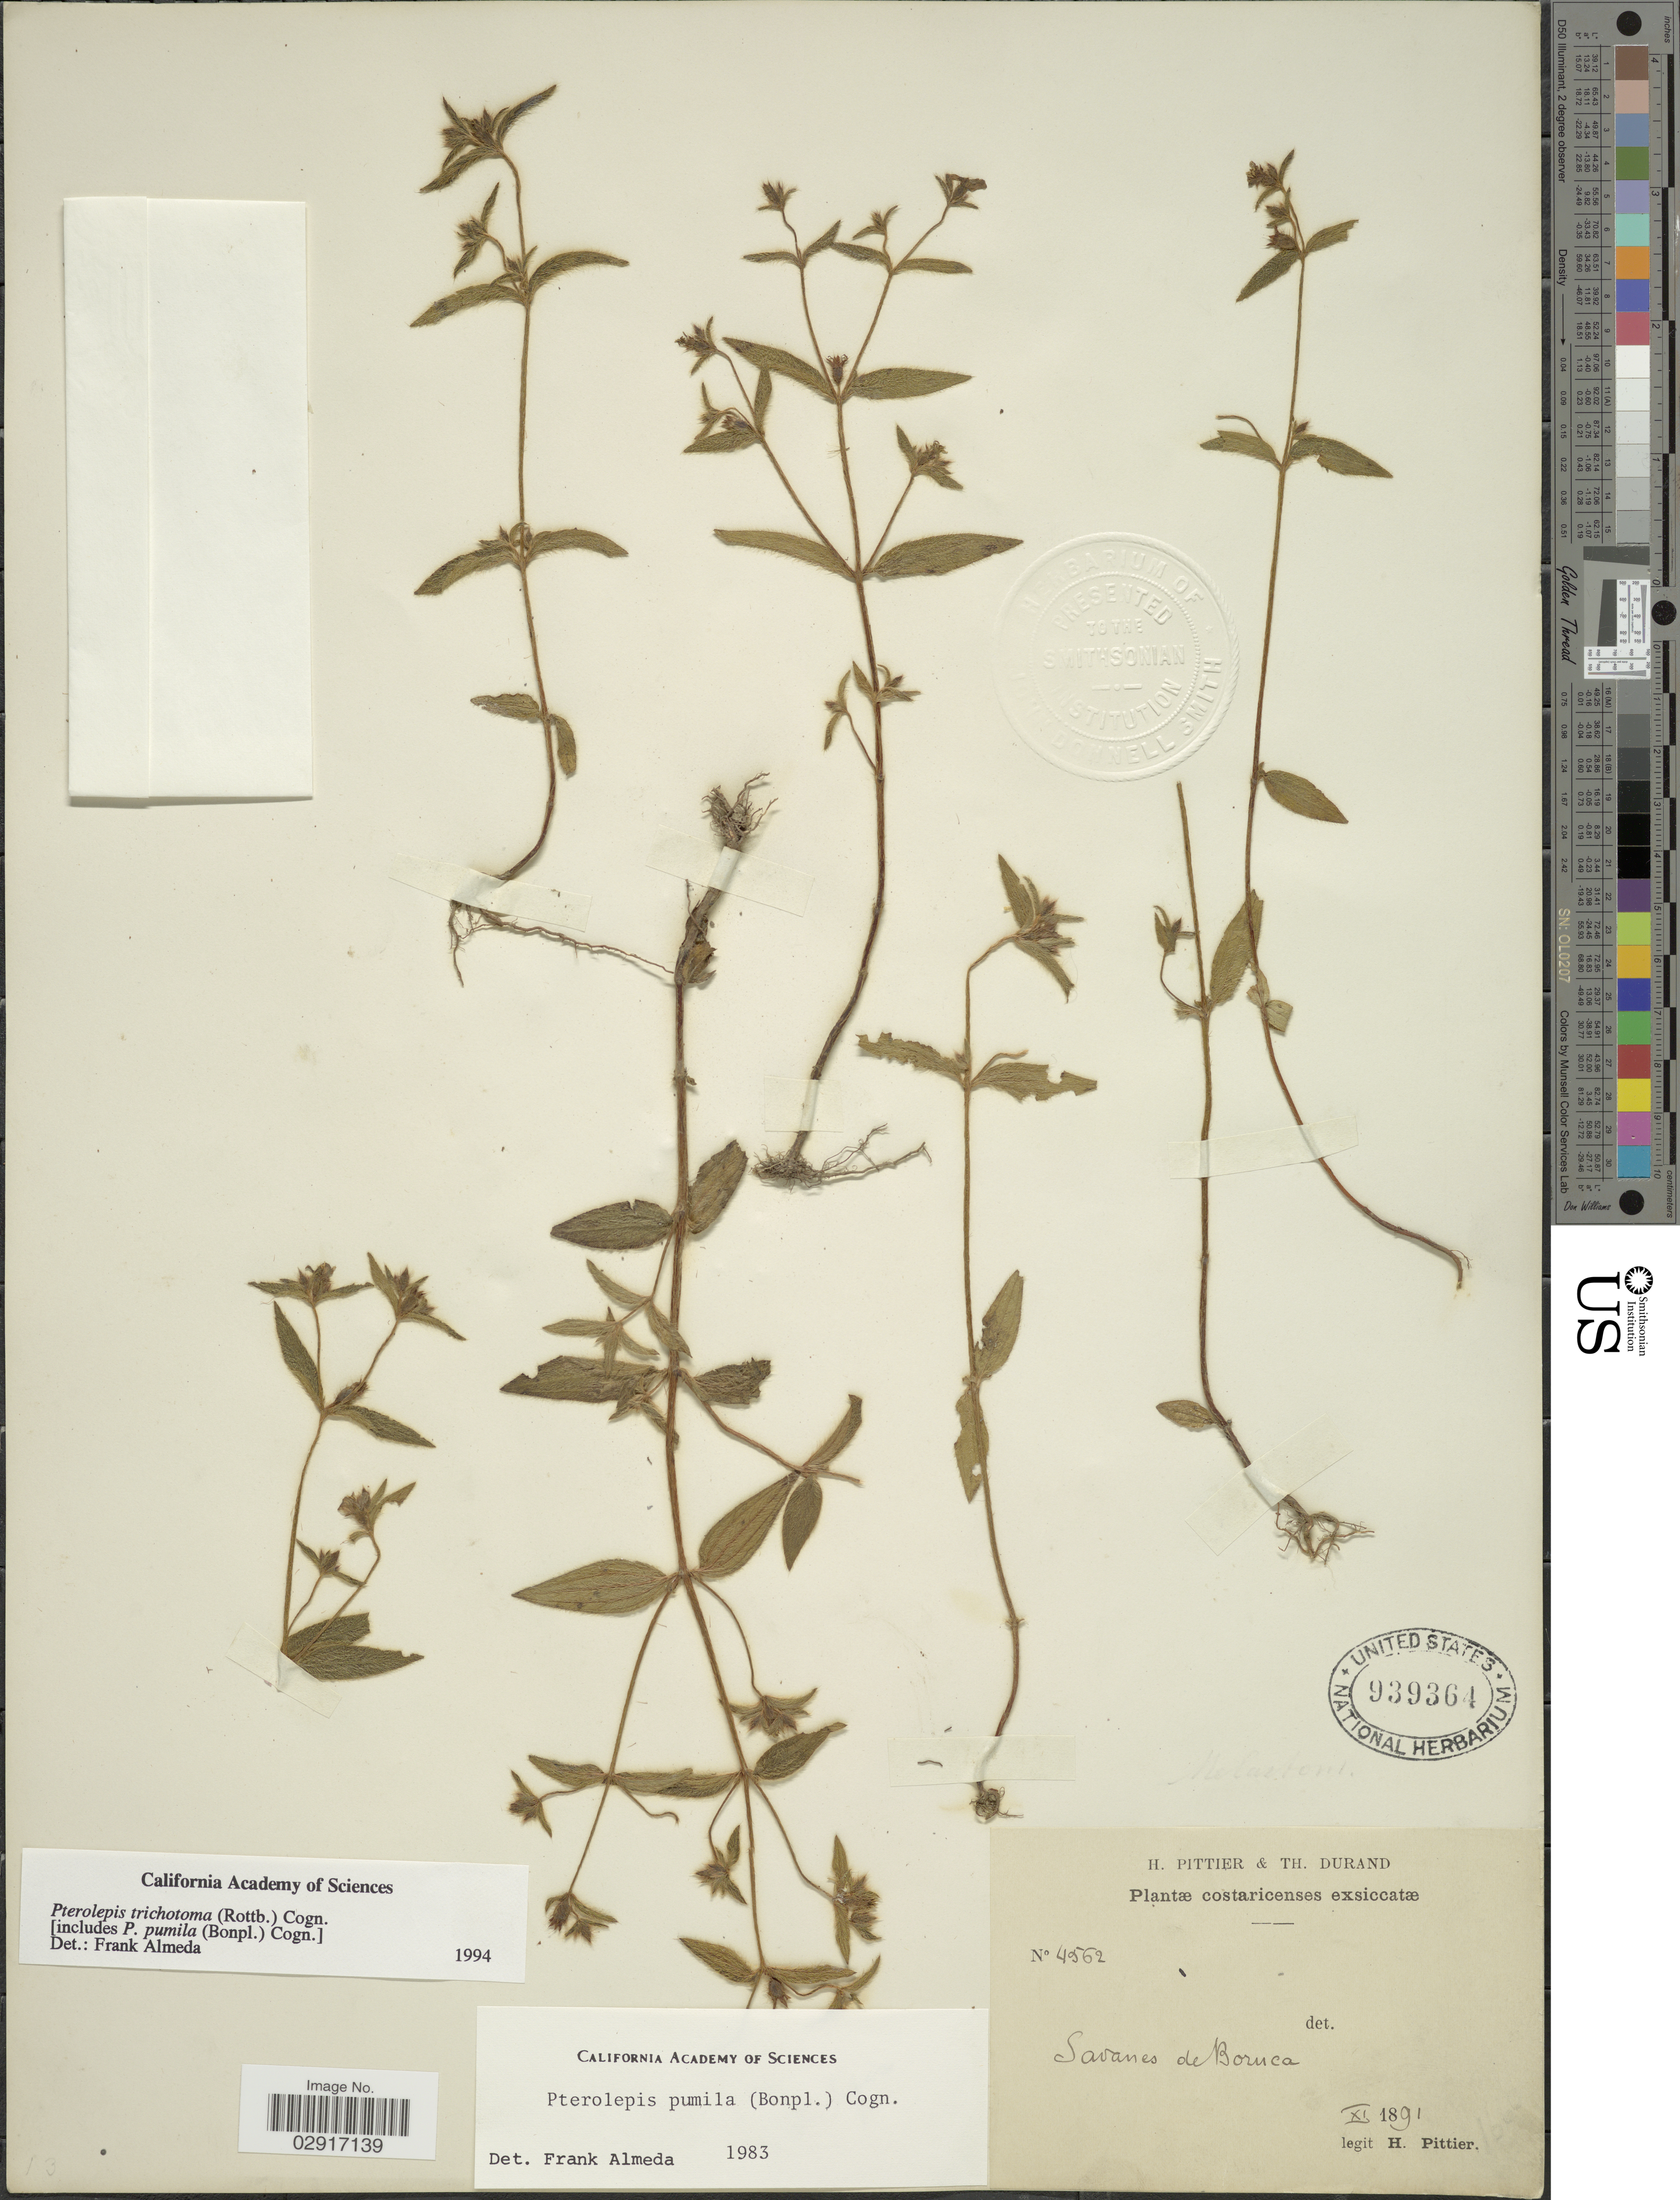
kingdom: Plantae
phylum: Tracheophyta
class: Magnoliopsida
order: Myrtales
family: Melastomataceae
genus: Pterolepis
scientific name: Pterolepis trichotoma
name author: (Rottb.) Cogn.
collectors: H. F. Pittier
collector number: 4562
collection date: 1891-11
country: Costa Rica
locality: Savanes de Boruca.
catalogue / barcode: US 939364